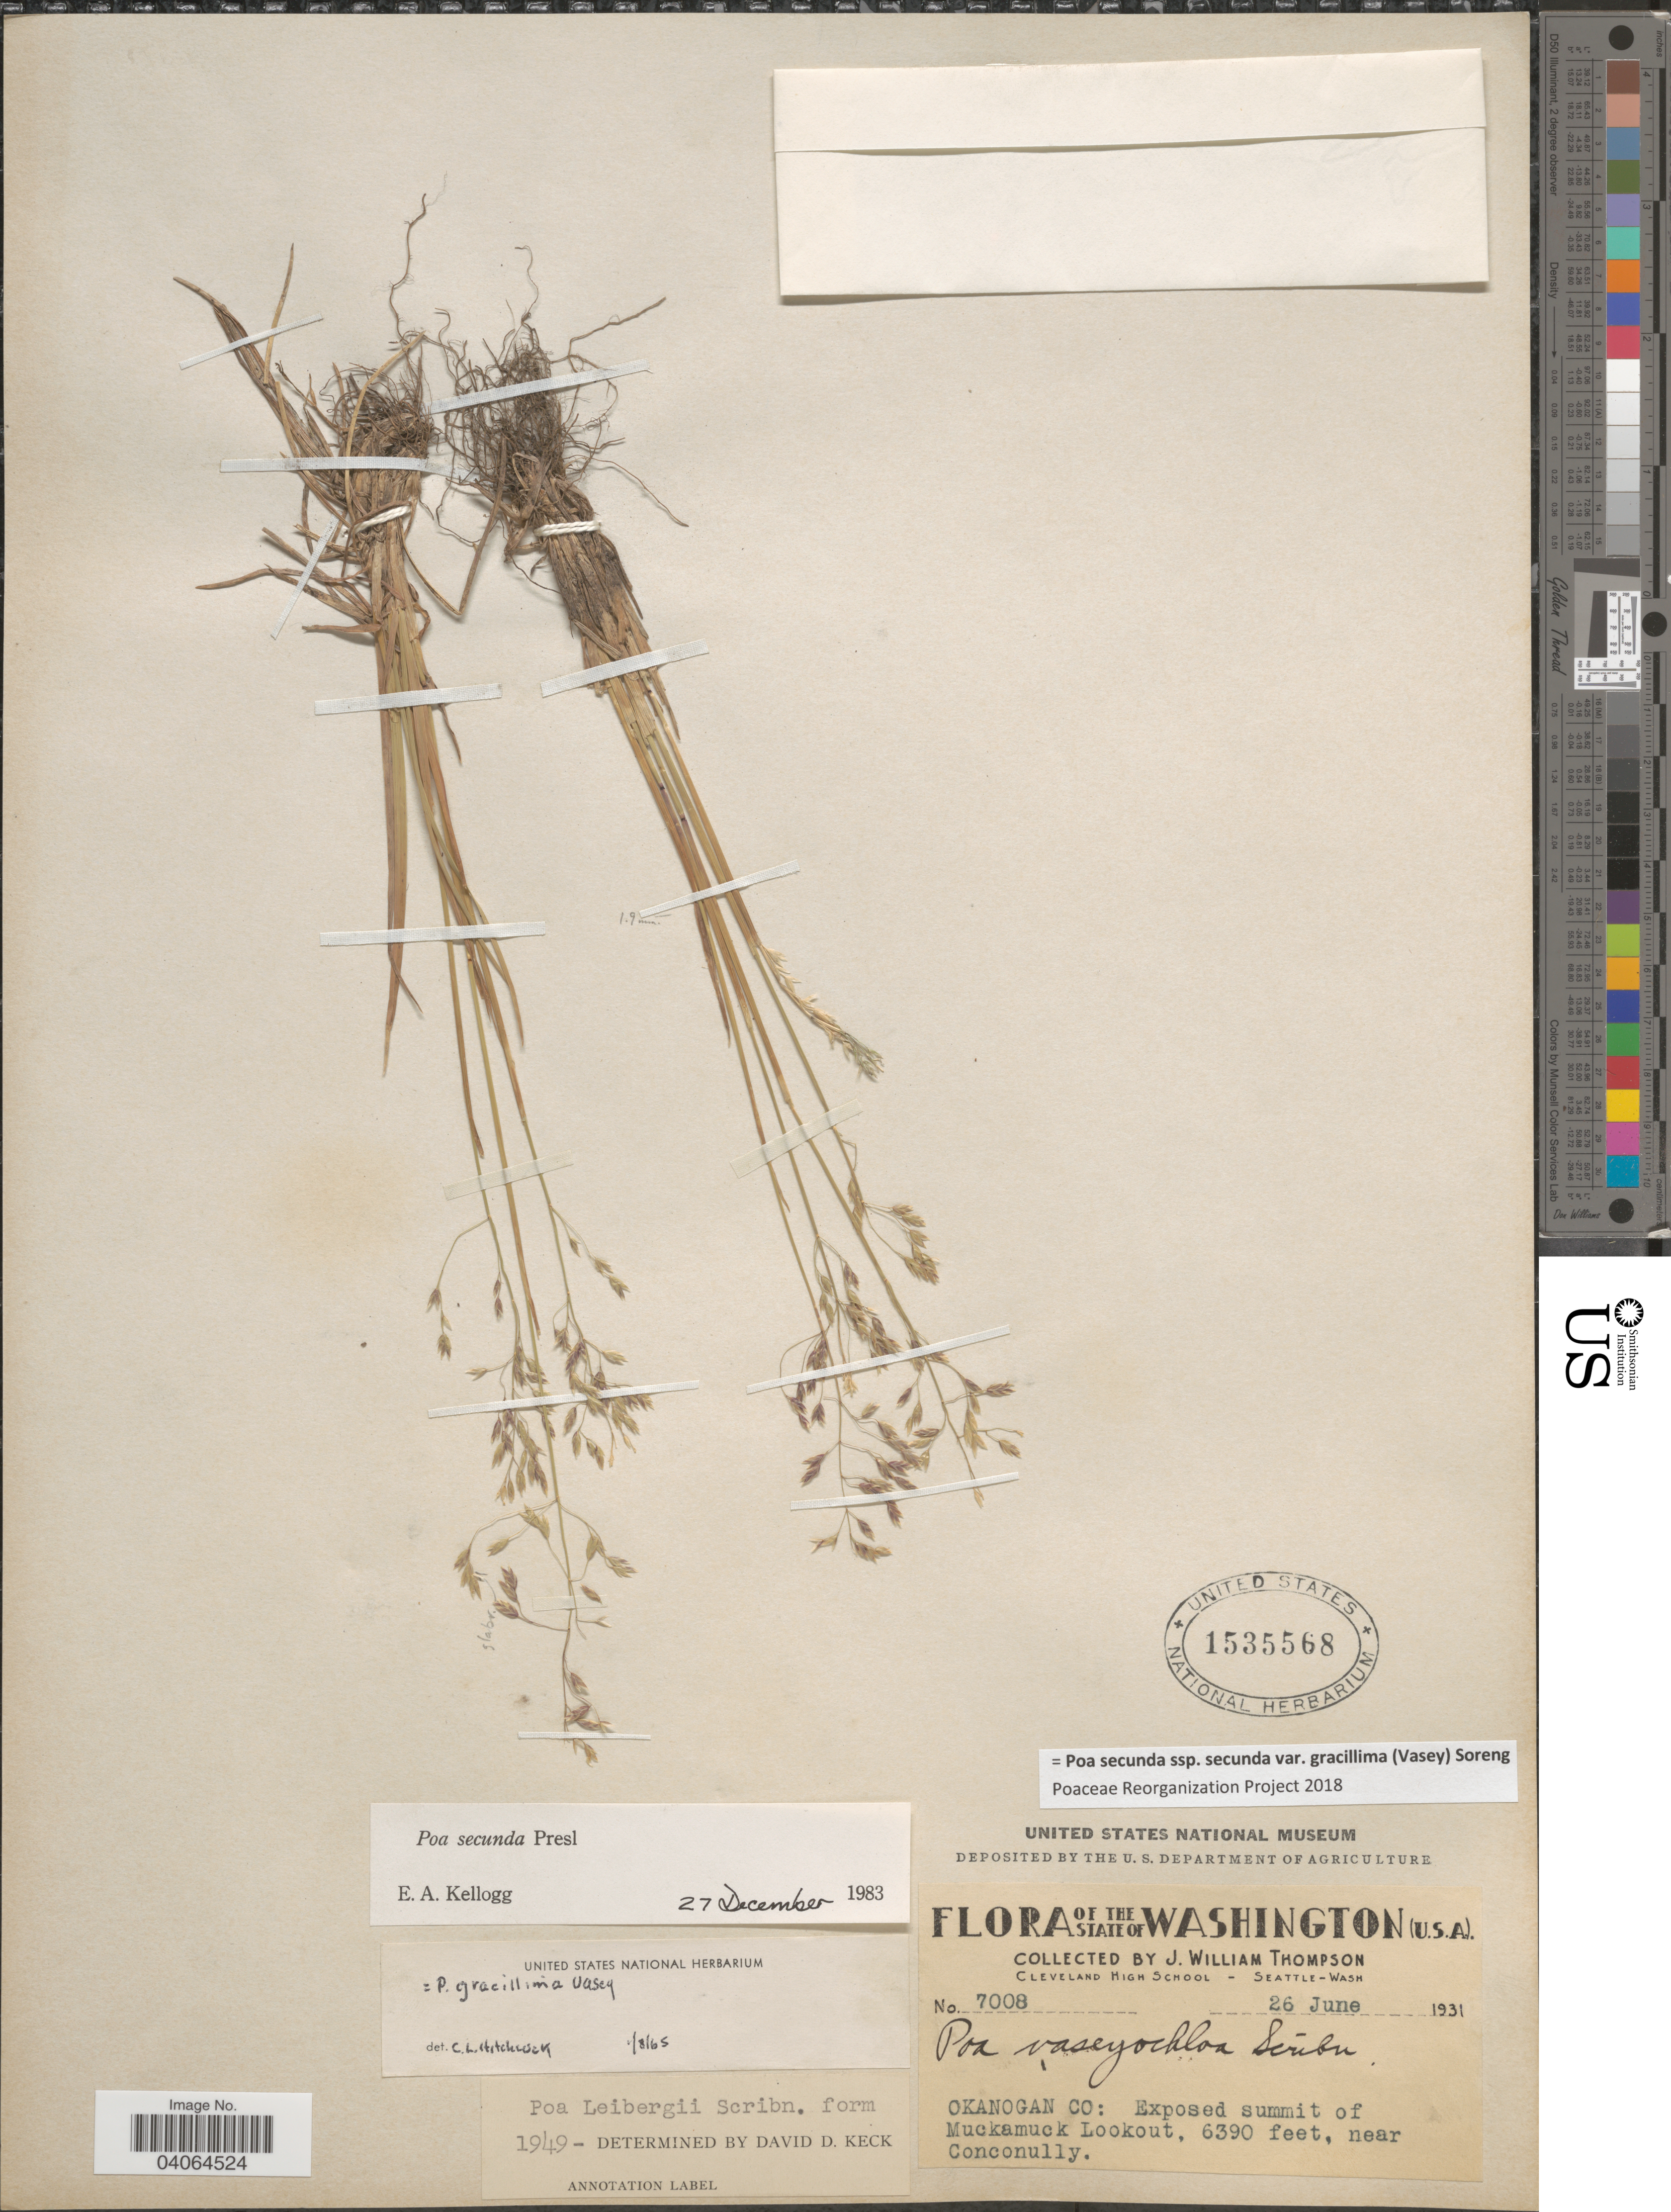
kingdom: Plantae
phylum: Tracheophyta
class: Liliopsida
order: Poales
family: Poaceae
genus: Poa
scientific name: Poa secunda subsp. secunda var. gracillima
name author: (Vasey) Soreng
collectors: J. W. Thompson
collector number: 7008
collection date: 1931-06-26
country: United States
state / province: Washington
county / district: Okanogan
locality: Okanogan Co: Exposed summit of Muckamuck Lookout, near Conconully.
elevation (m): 1948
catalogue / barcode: US 1535568